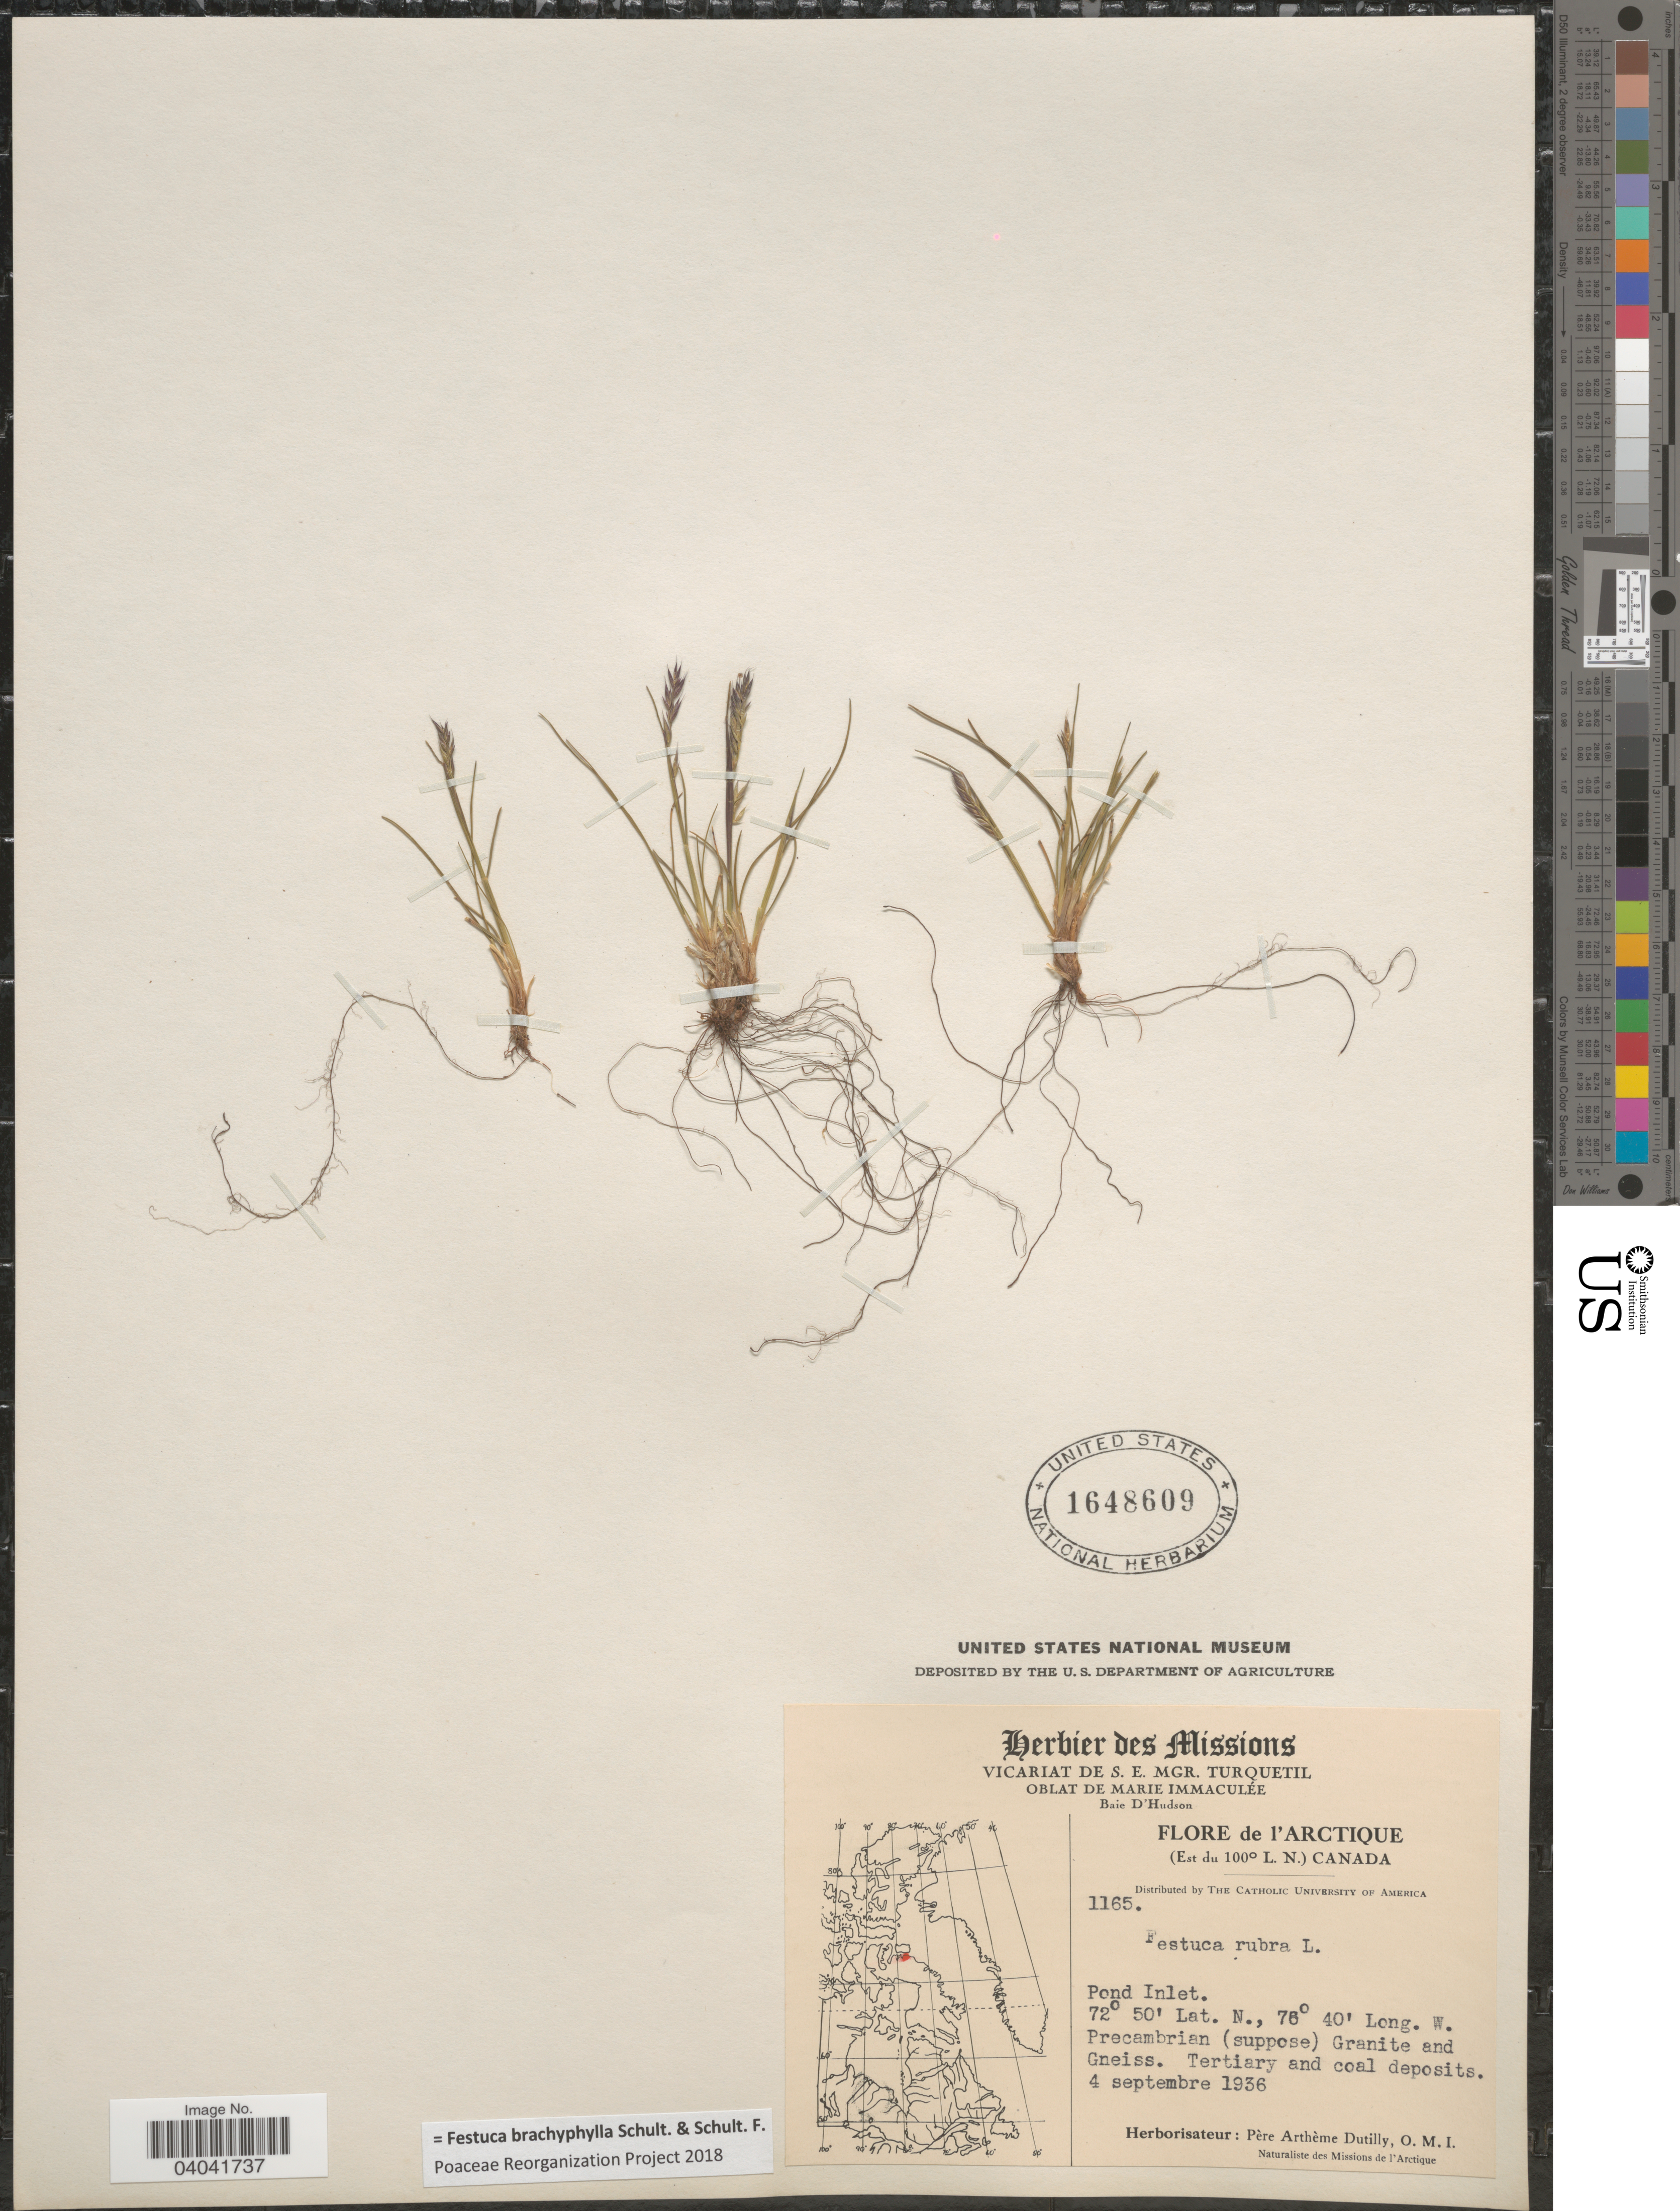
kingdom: Plantae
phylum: Tracheophyta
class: Liliopsida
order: Poales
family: Poaceae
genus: Festuca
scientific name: Festuca brachyphylla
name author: Schult. & Schult. f.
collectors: P. Dutilly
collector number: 1165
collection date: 1936-09-04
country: Canada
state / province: Nunavut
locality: L'Arctique (Est du 100° L. N.) Pond Inlet.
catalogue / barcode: US 1648609